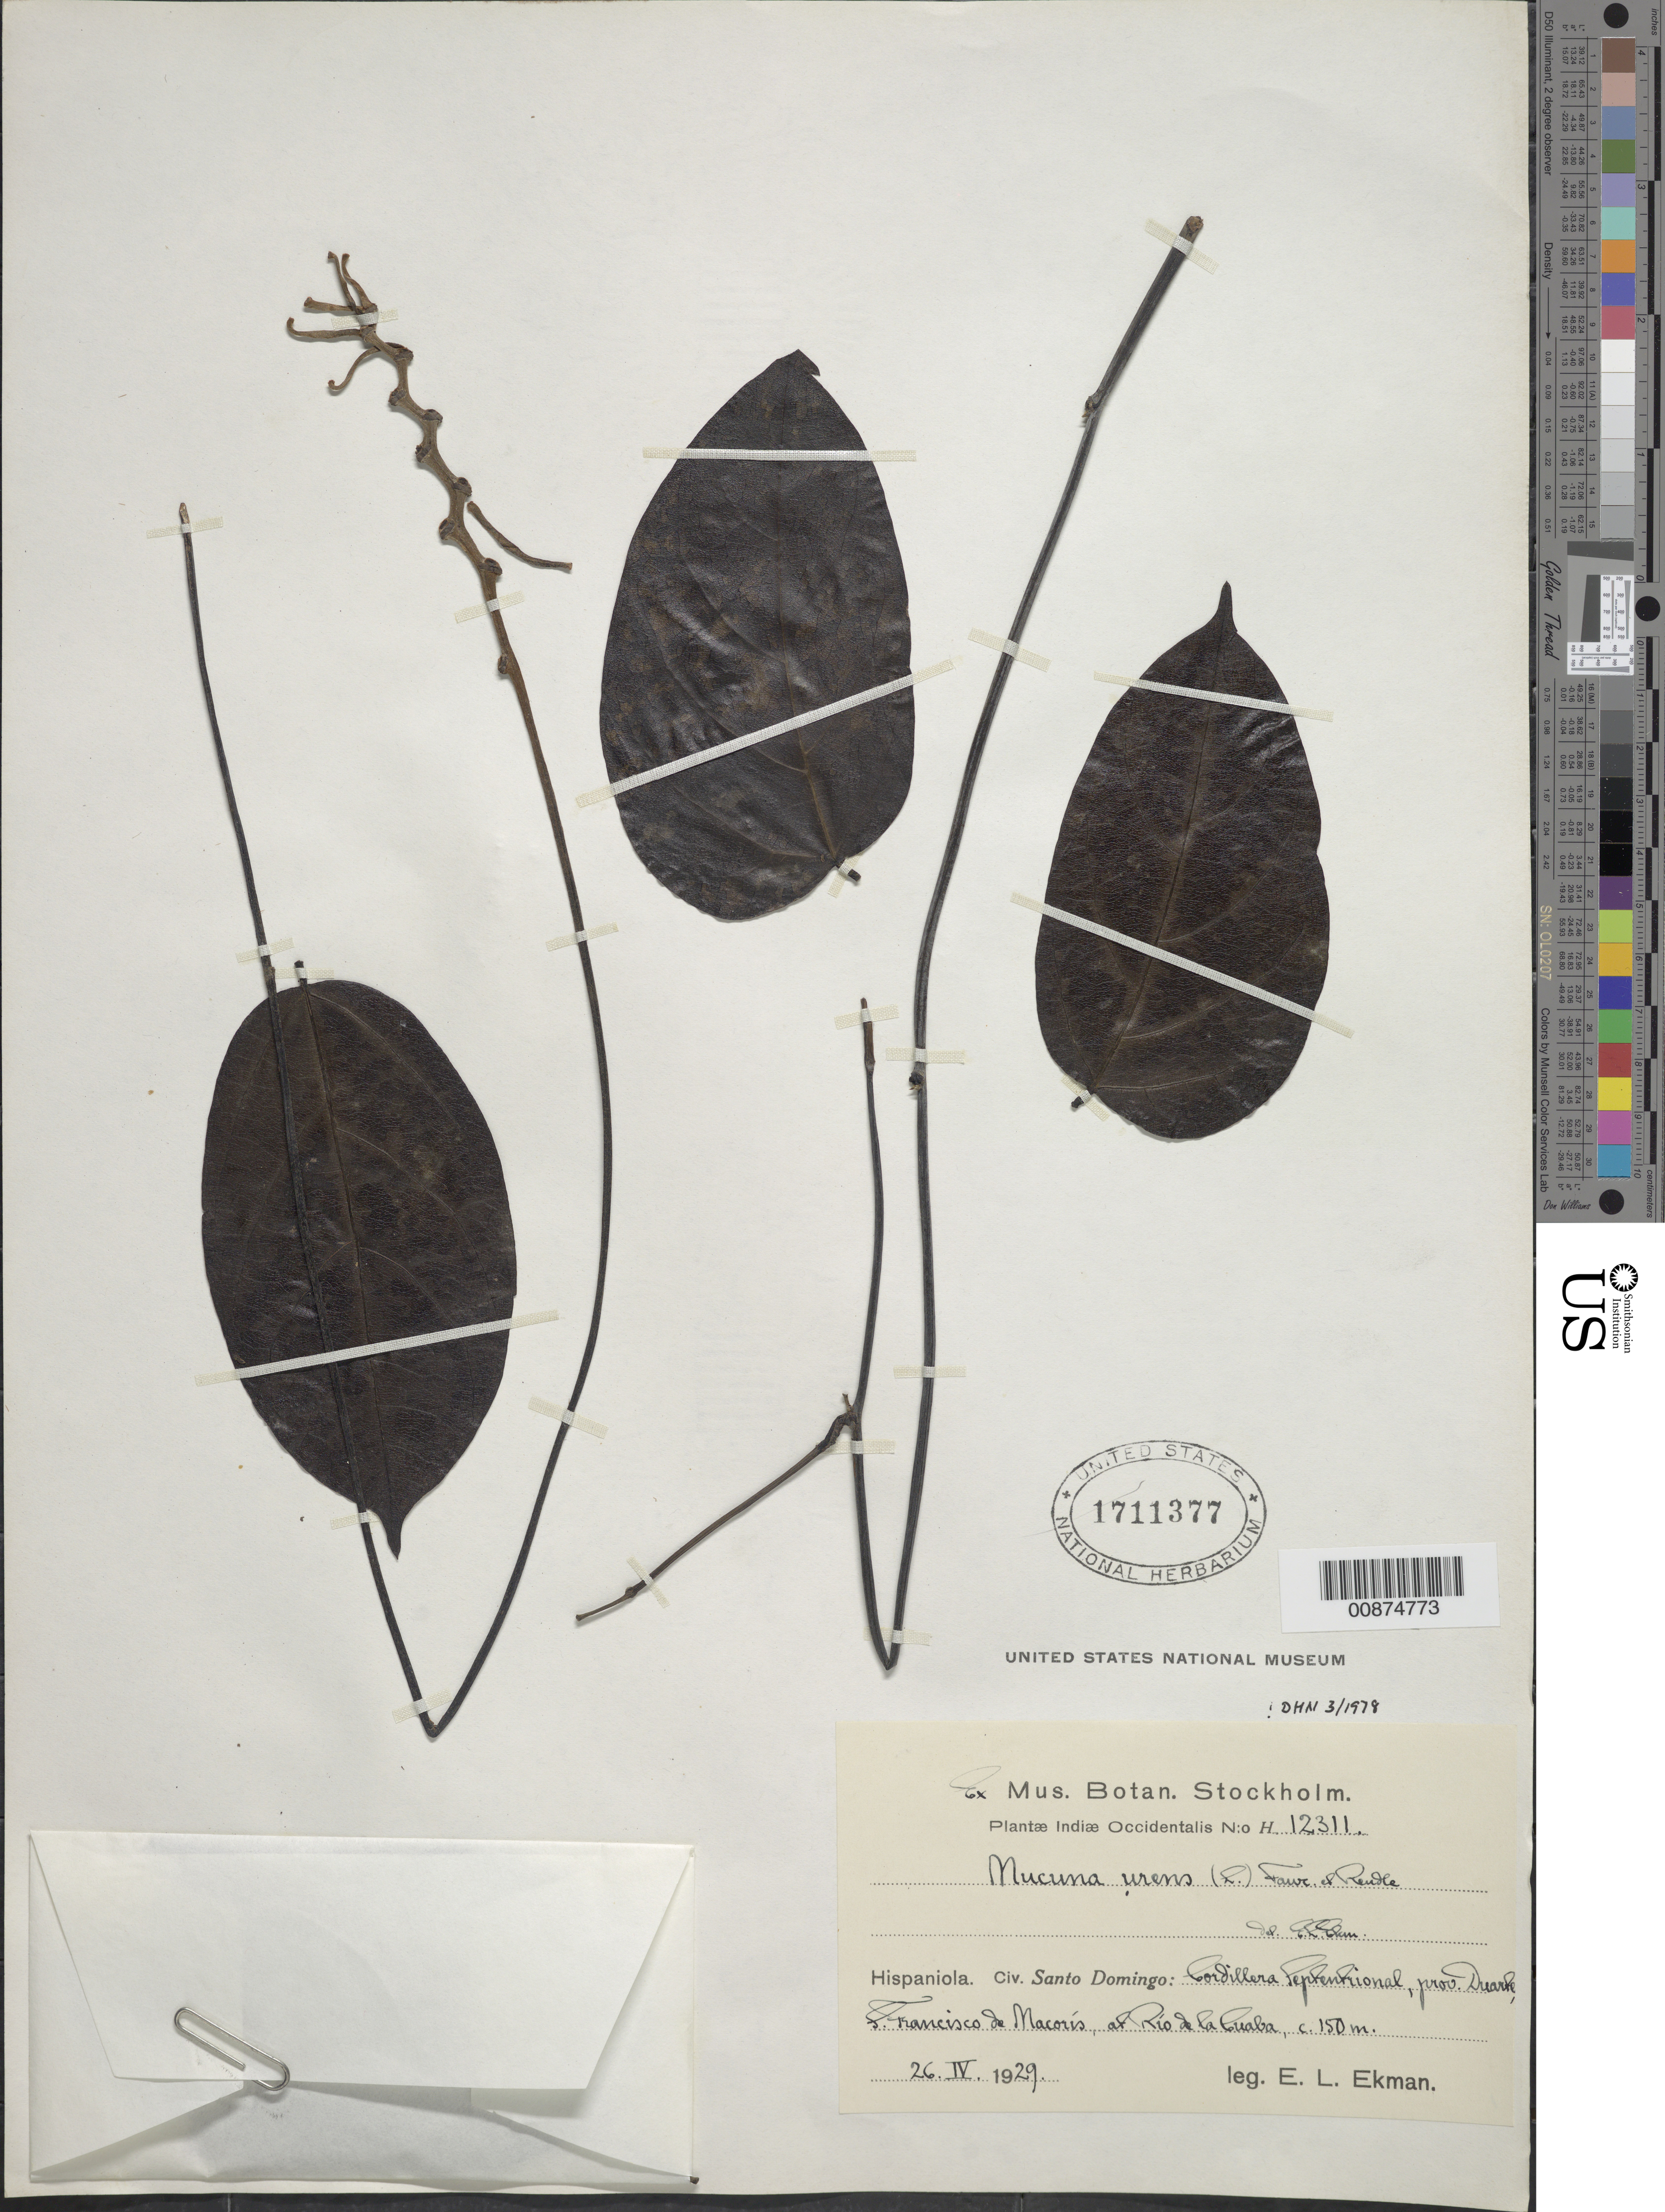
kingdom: Plantae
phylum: Tracheophyta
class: Magnoliopsida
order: Fabales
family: Fabaceae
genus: Mucuna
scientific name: Mucuna urens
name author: (L.) Medik.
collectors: E. L. Ekman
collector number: H 12311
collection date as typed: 26 Apr 1929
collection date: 1929-04-26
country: Dominican Republic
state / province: Duarte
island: Hispaniola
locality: Cordillera Septentrional, S. Francisco de Macorís, at Río de la Cuaba.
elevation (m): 150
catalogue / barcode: US 1711377